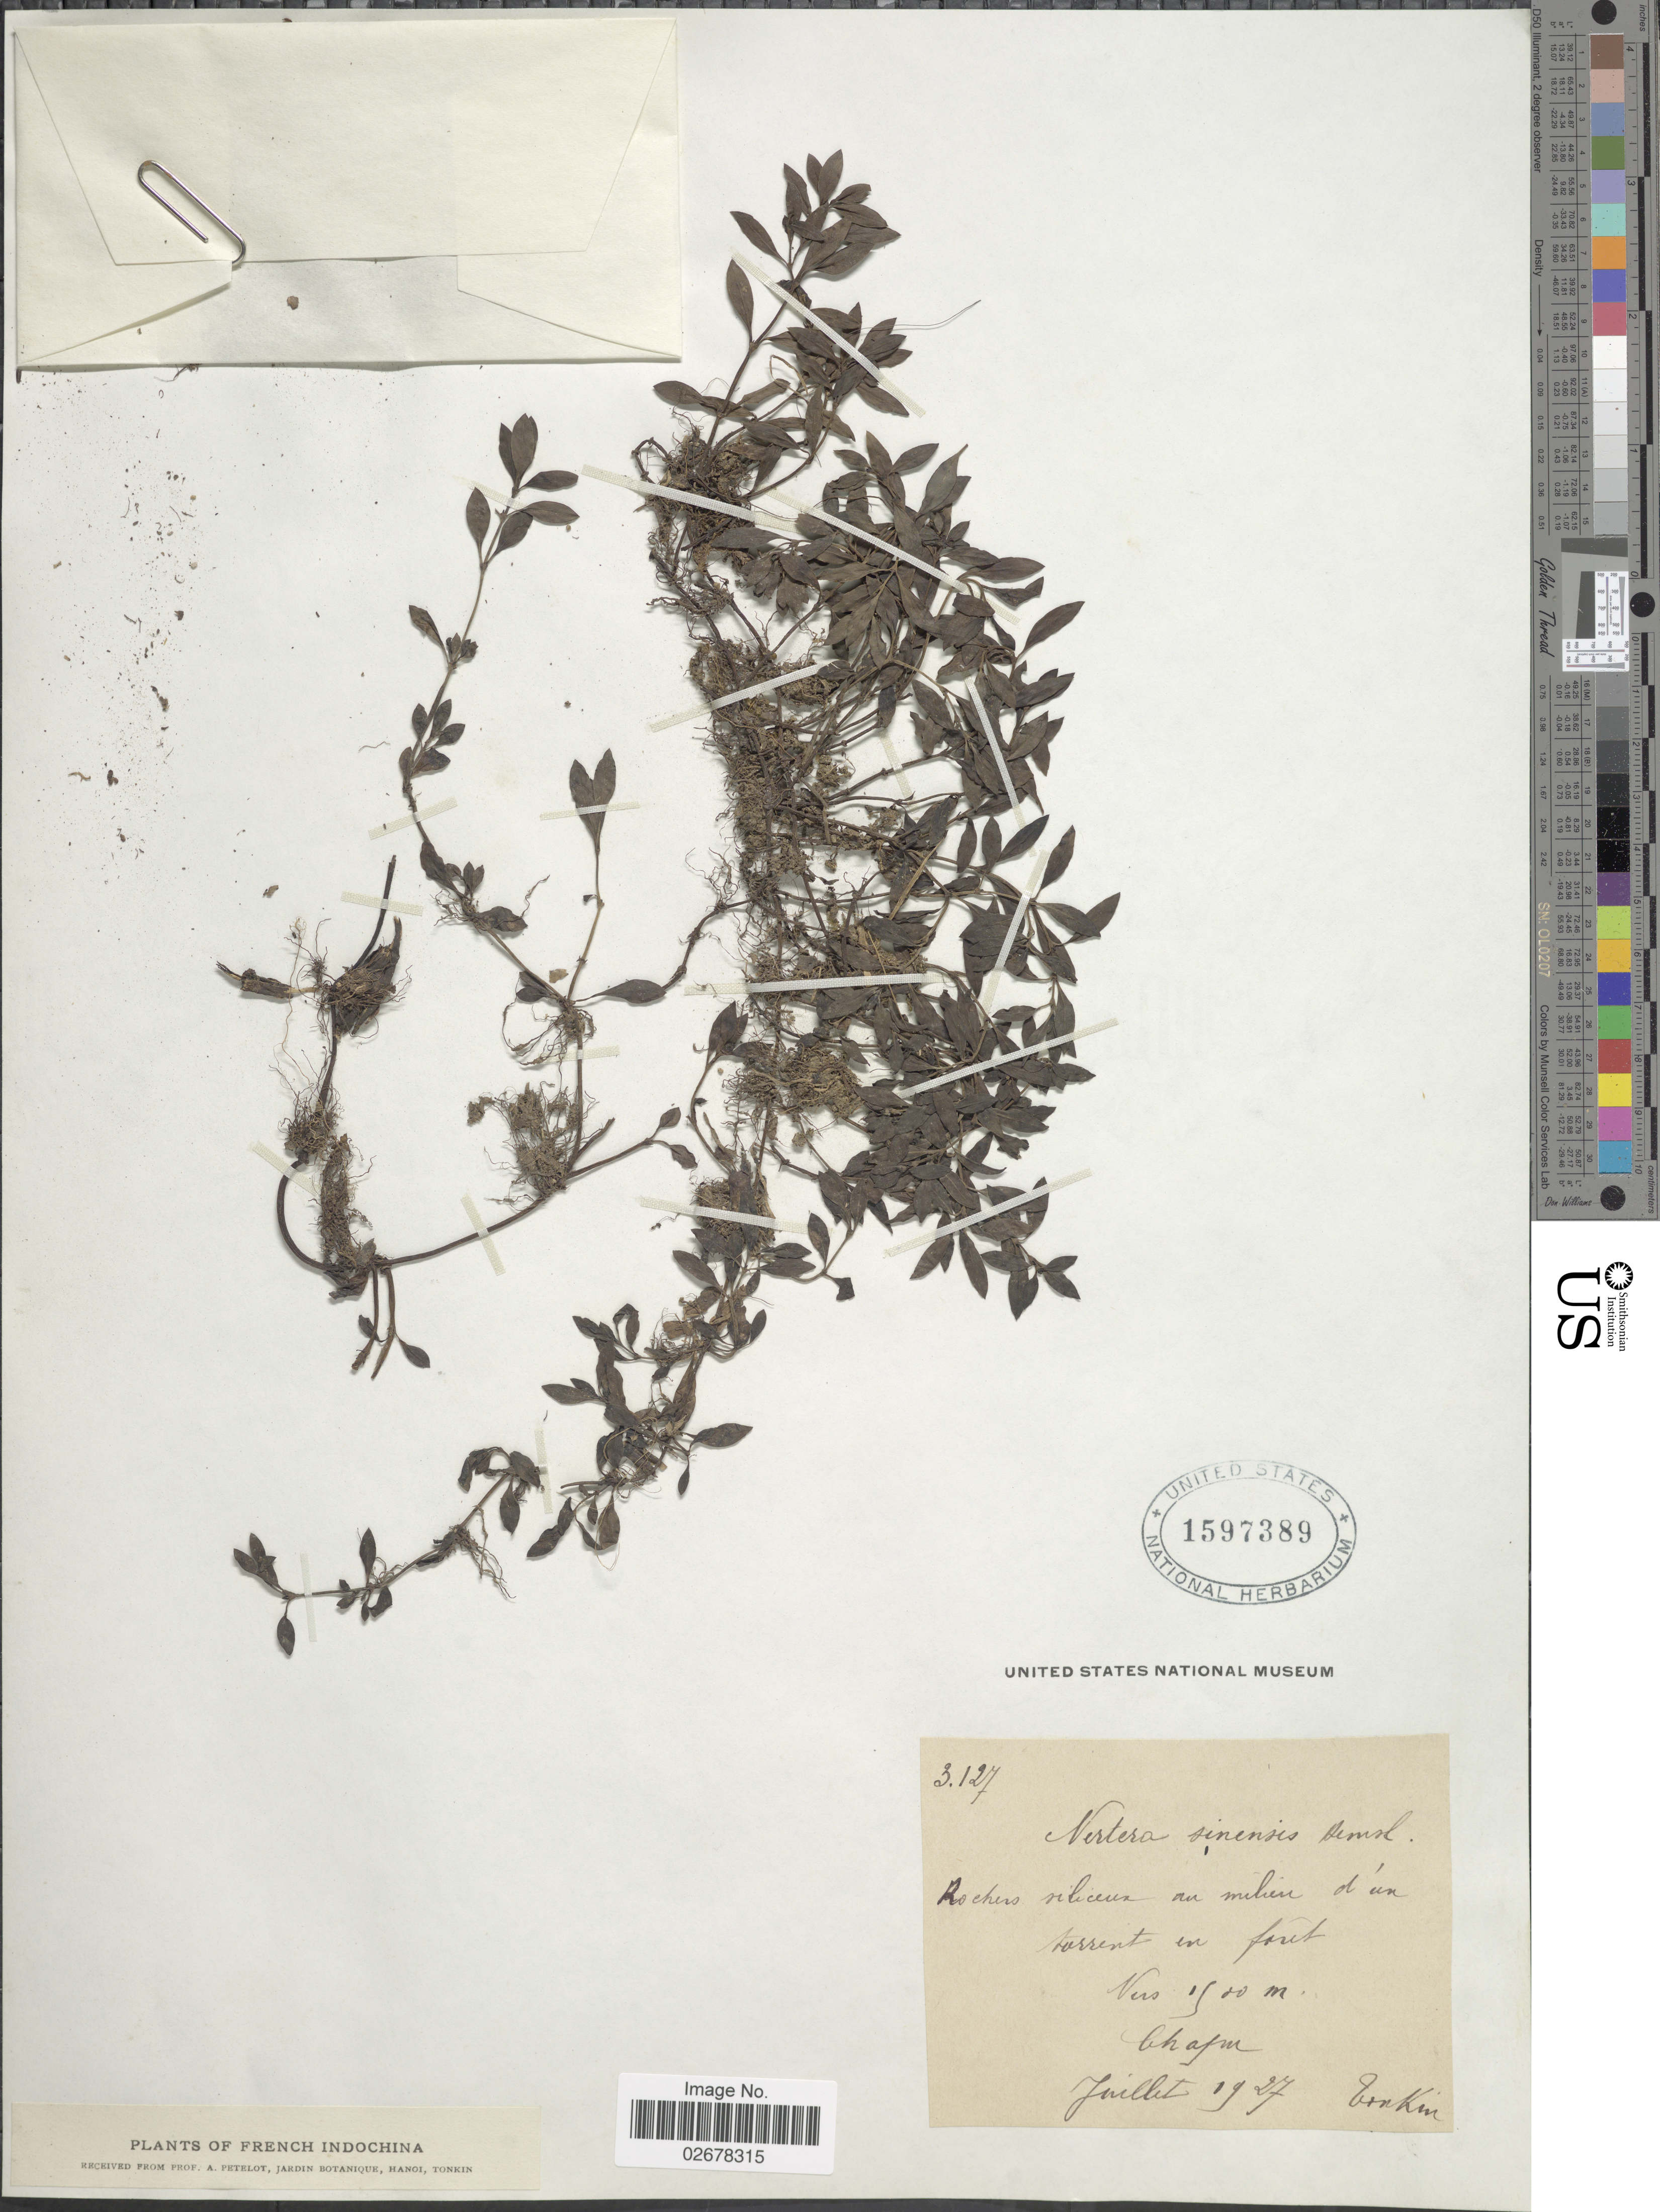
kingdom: Plantae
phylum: Tracheophyta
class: Magnoliopsida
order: Gentianales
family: Rubiaceae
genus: Nertera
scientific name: Nertera sinensis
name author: Hemsl. ex F.B. Forbes & Hemsl.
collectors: Ex herb. Jardin Botanique, Hanoi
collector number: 3127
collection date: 1927-07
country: Vietnam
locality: French Indochina, D'un torrent en forêt, Chapu. Tonkin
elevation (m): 1500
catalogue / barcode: US 1597389